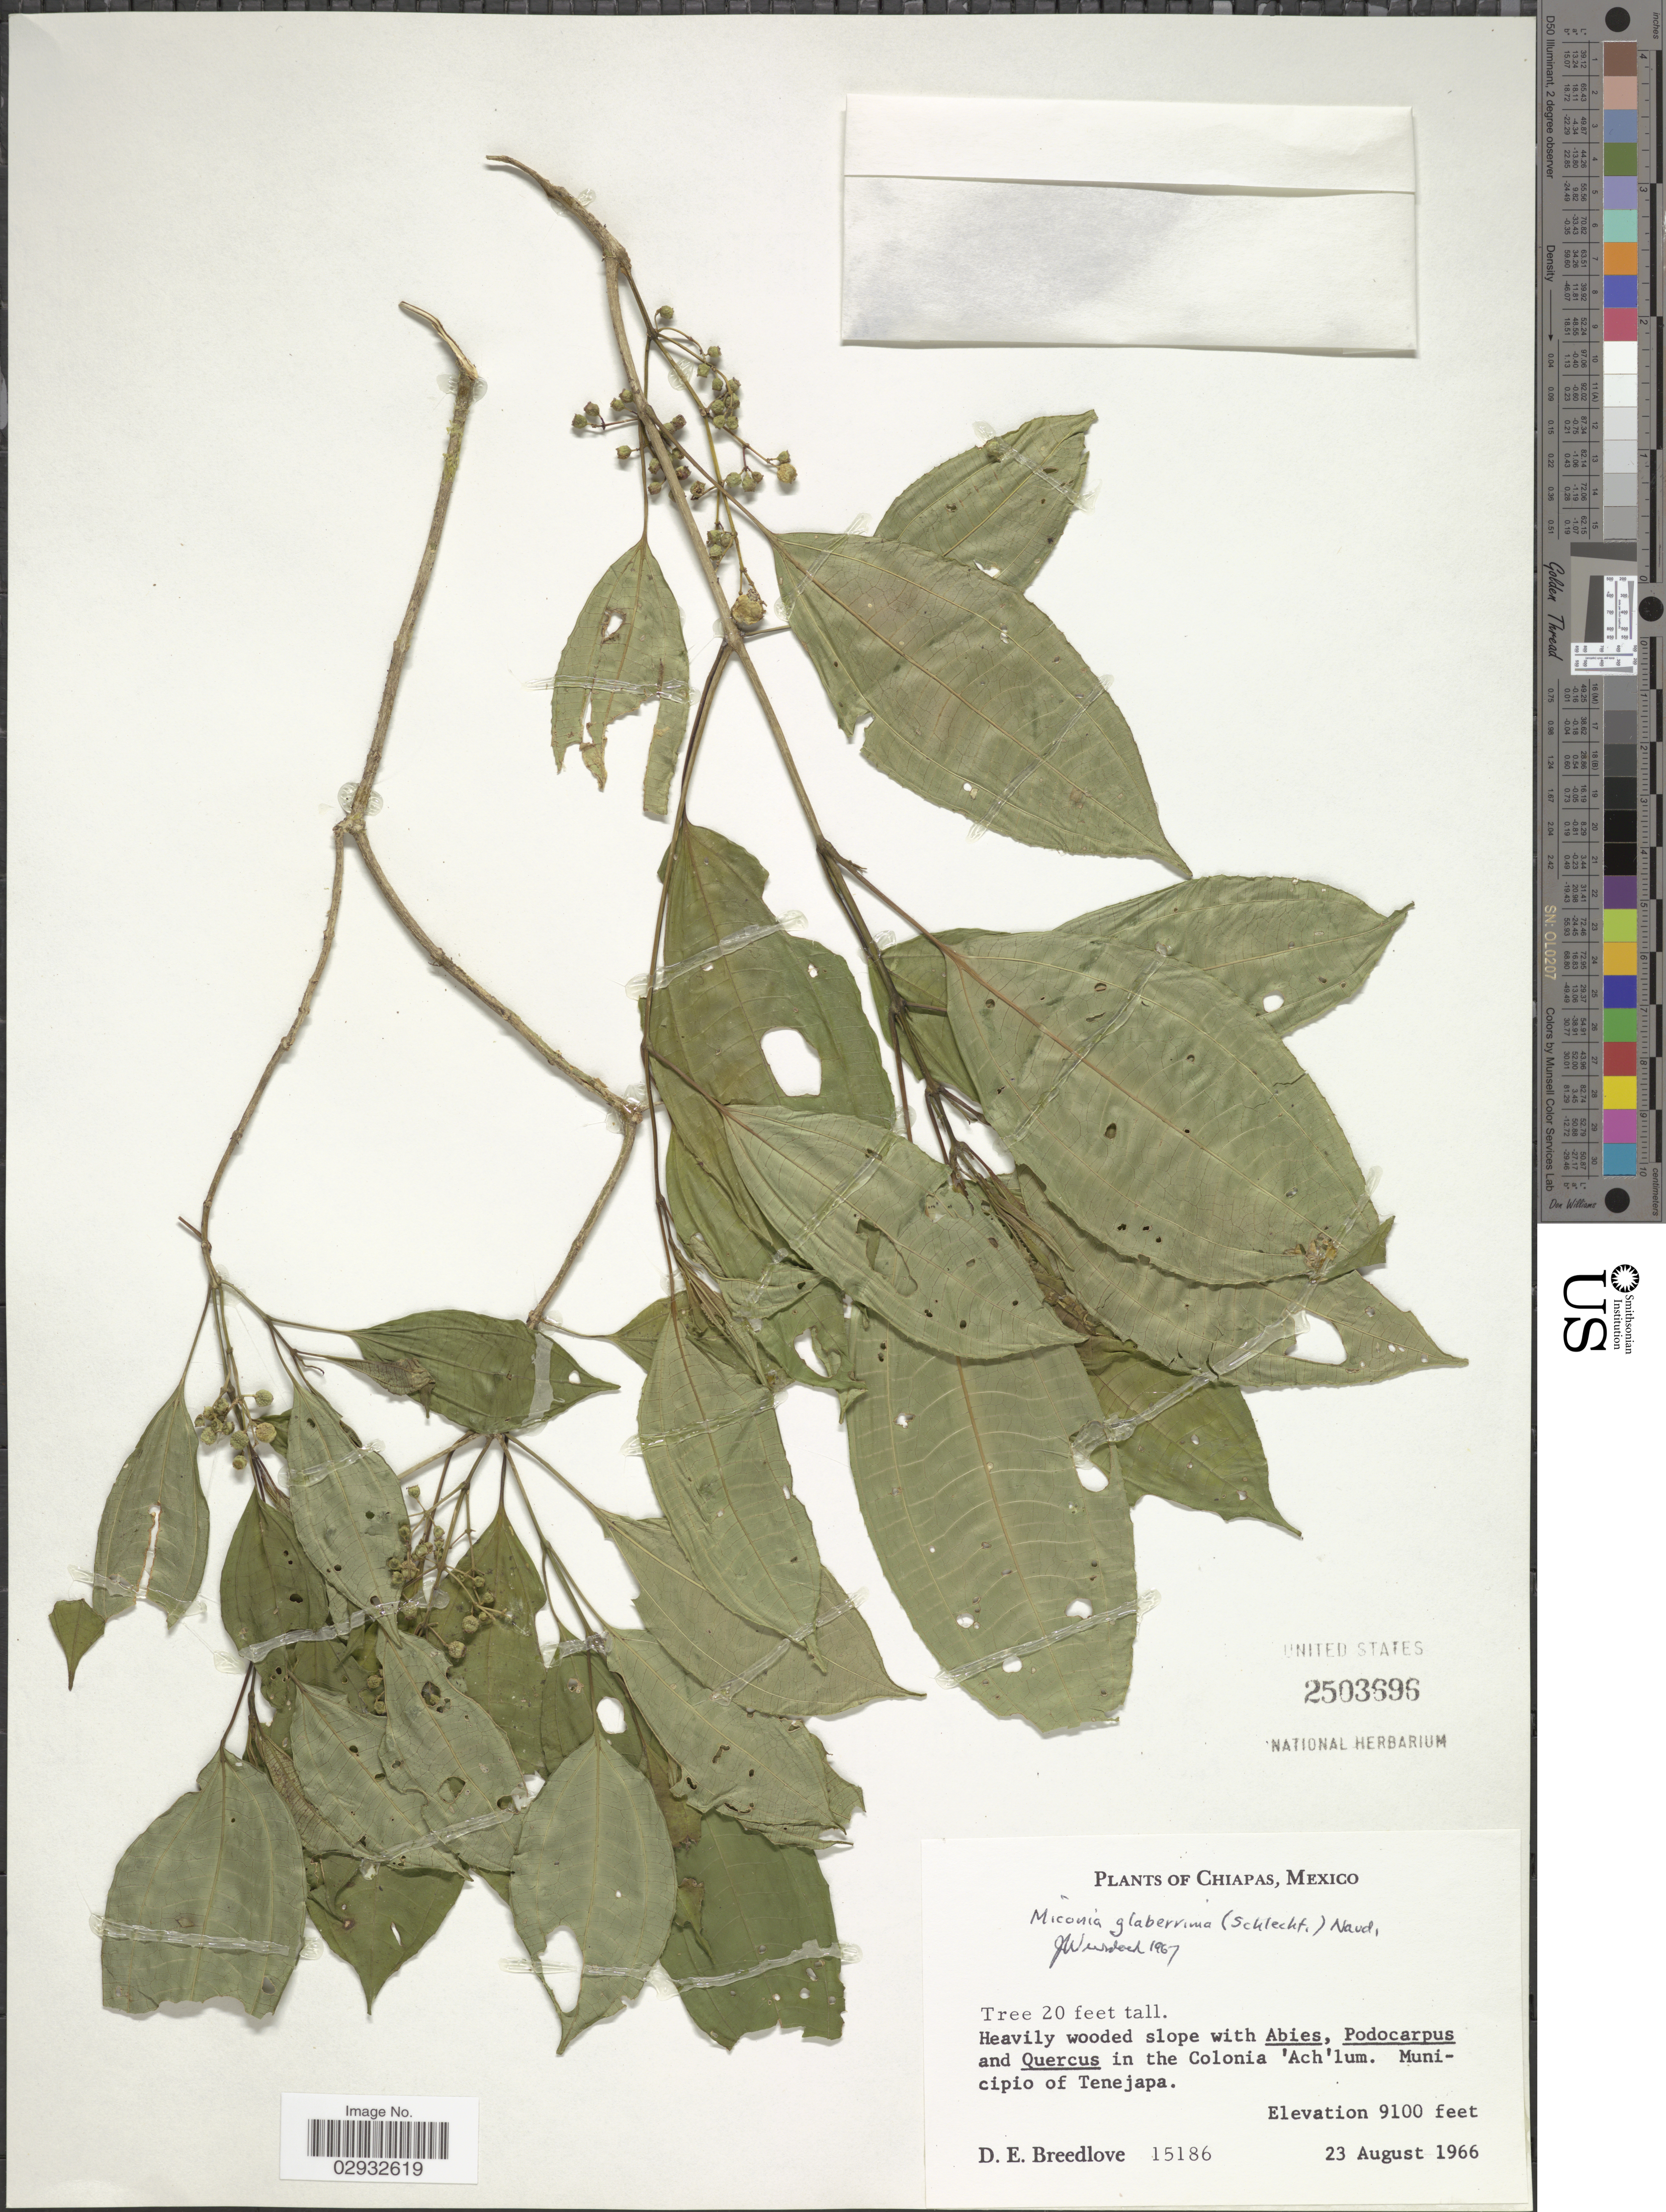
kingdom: Plantae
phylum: Tracheophyta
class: Magnoliopsida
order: Myrtales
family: Melastomataceae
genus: Miconia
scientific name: Miconia glaberrima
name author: (Schltdl.) Naudin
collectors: D. E. Breedlove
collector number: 15186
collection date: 1966-08-23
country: Mexico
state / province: Chiapas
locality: In the Colonia 'Ach'lum. Municipio of Tenejapa.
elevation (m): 2774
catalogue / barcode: US 2503696